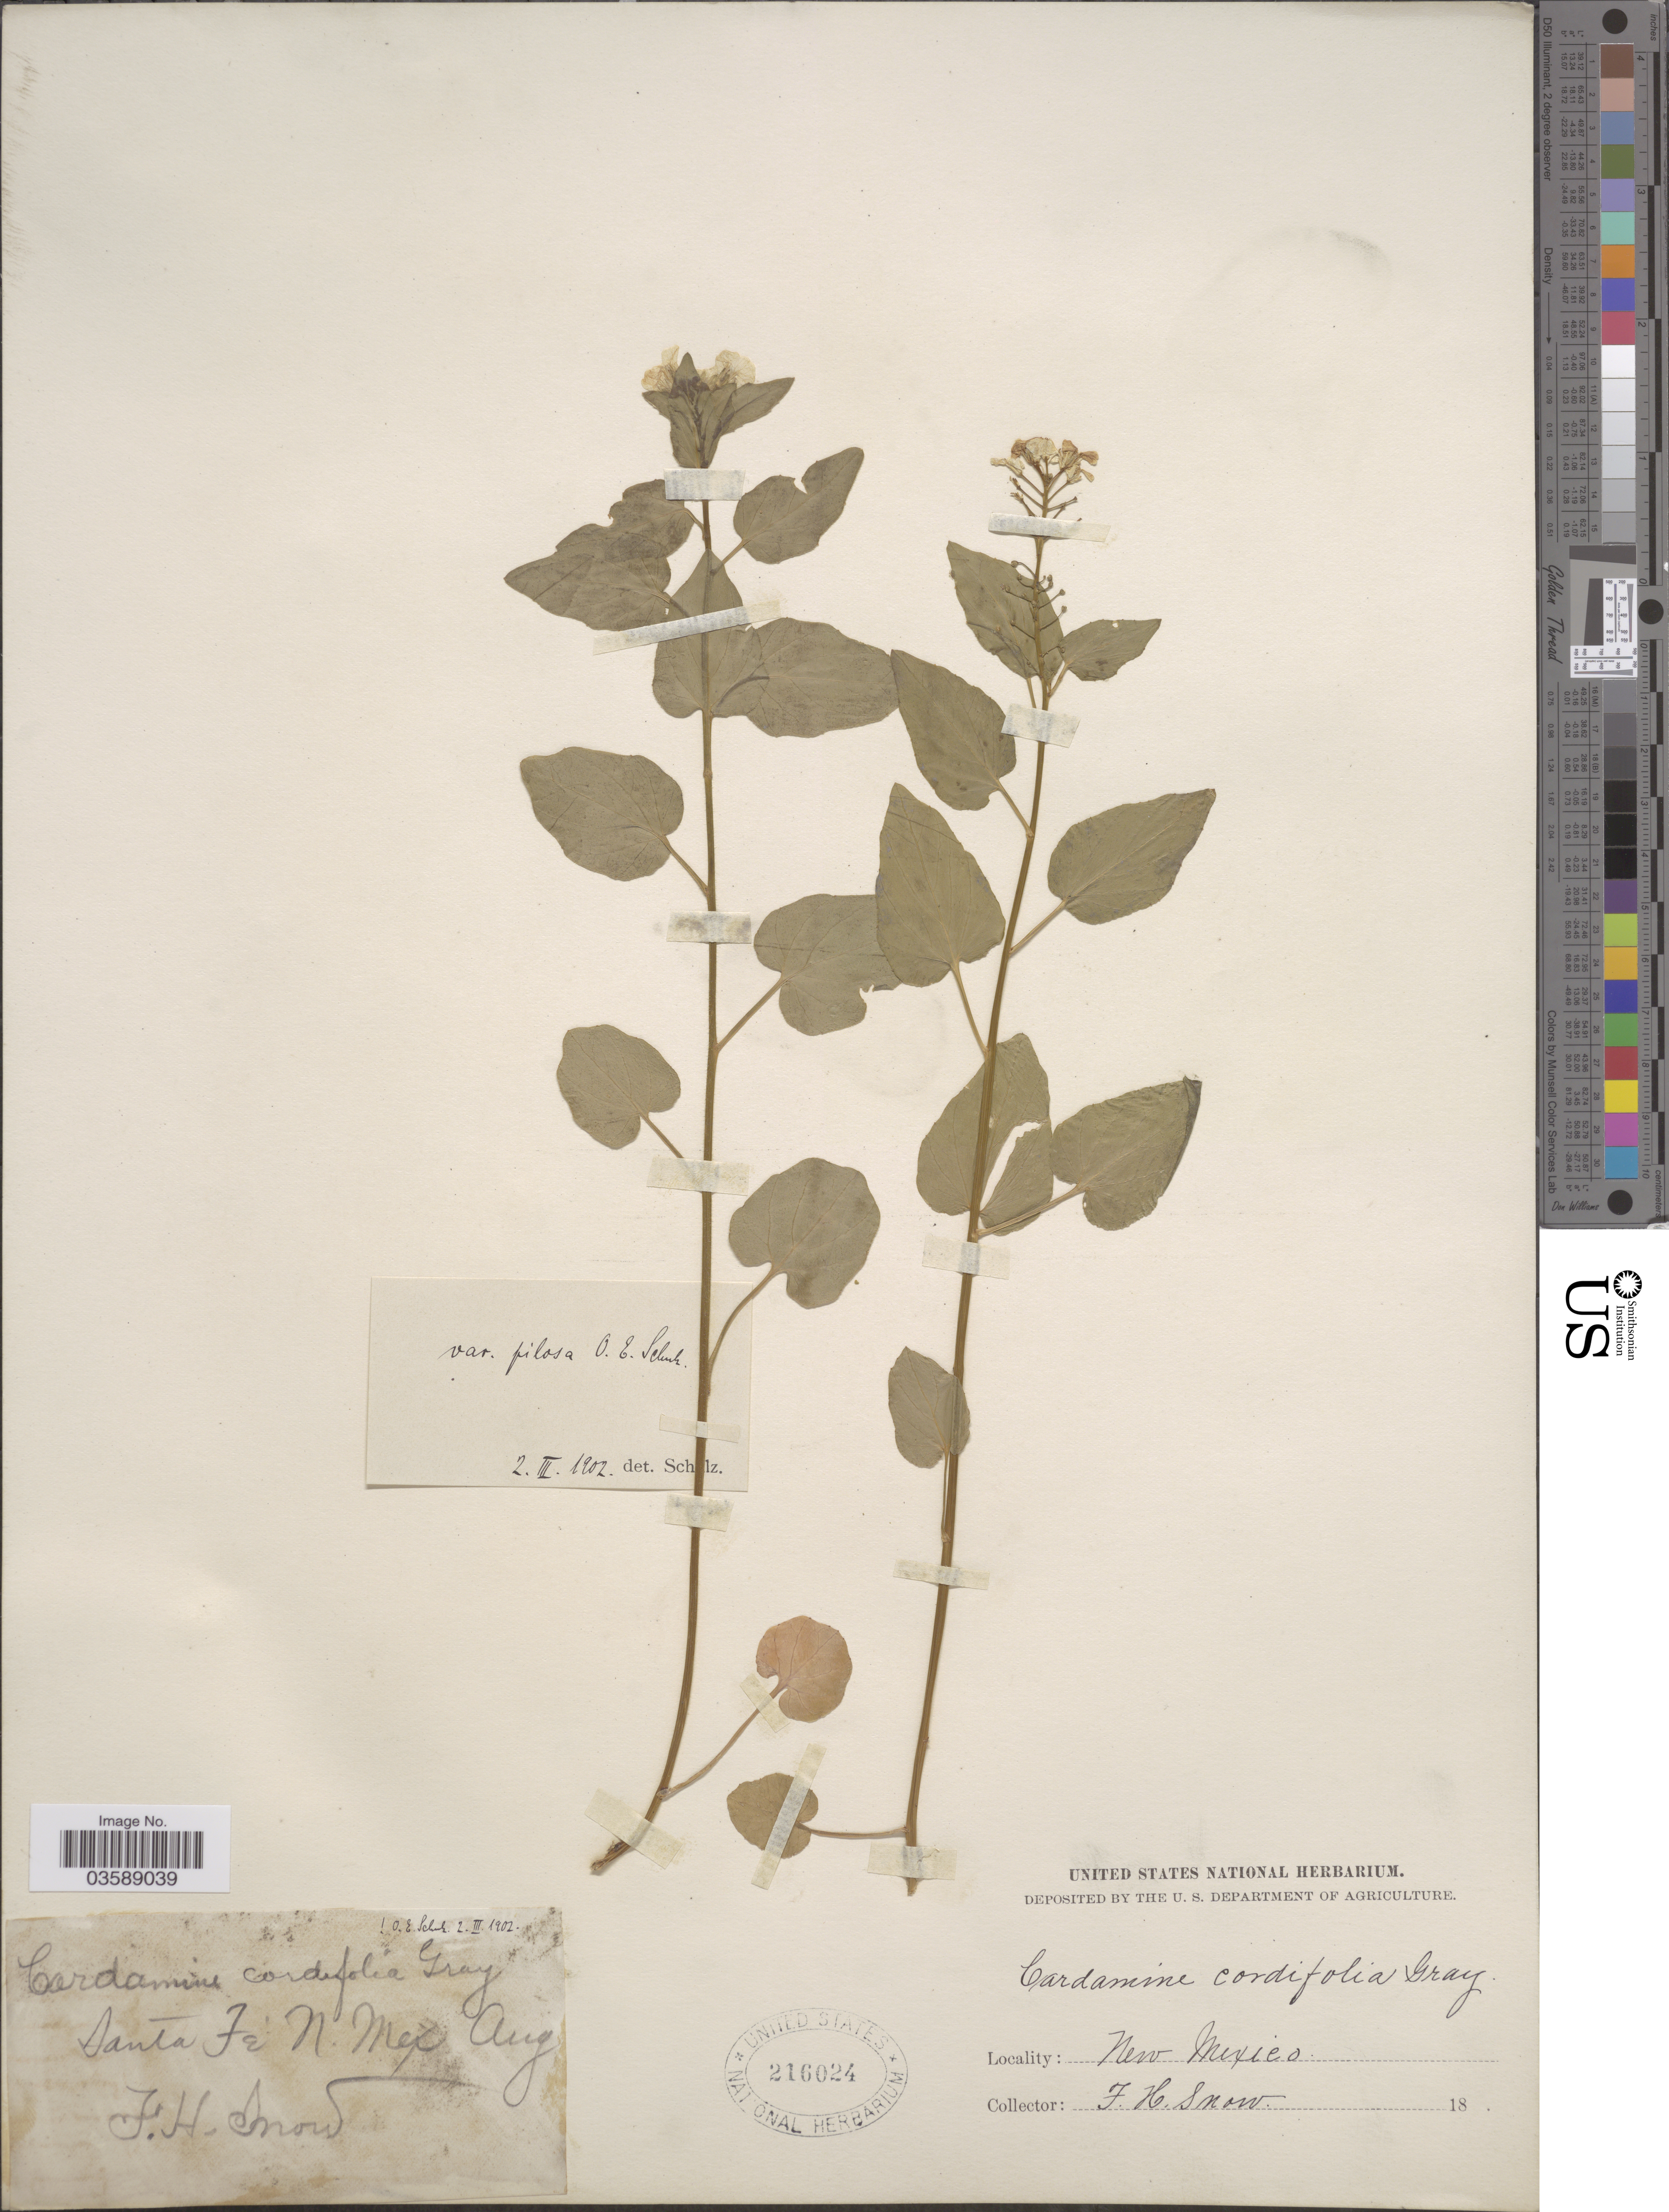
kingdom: Plantae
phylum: Tracheophyta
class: Magnoliopsida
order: Brassicales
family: Brassicaceae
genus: Cardamine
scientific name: Cardamine cordifolia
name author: A. Gray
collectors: F. H. Snow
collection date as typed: Aug 18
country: United States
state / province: New Mexico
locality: Santa Fe.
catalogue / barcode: US 216024